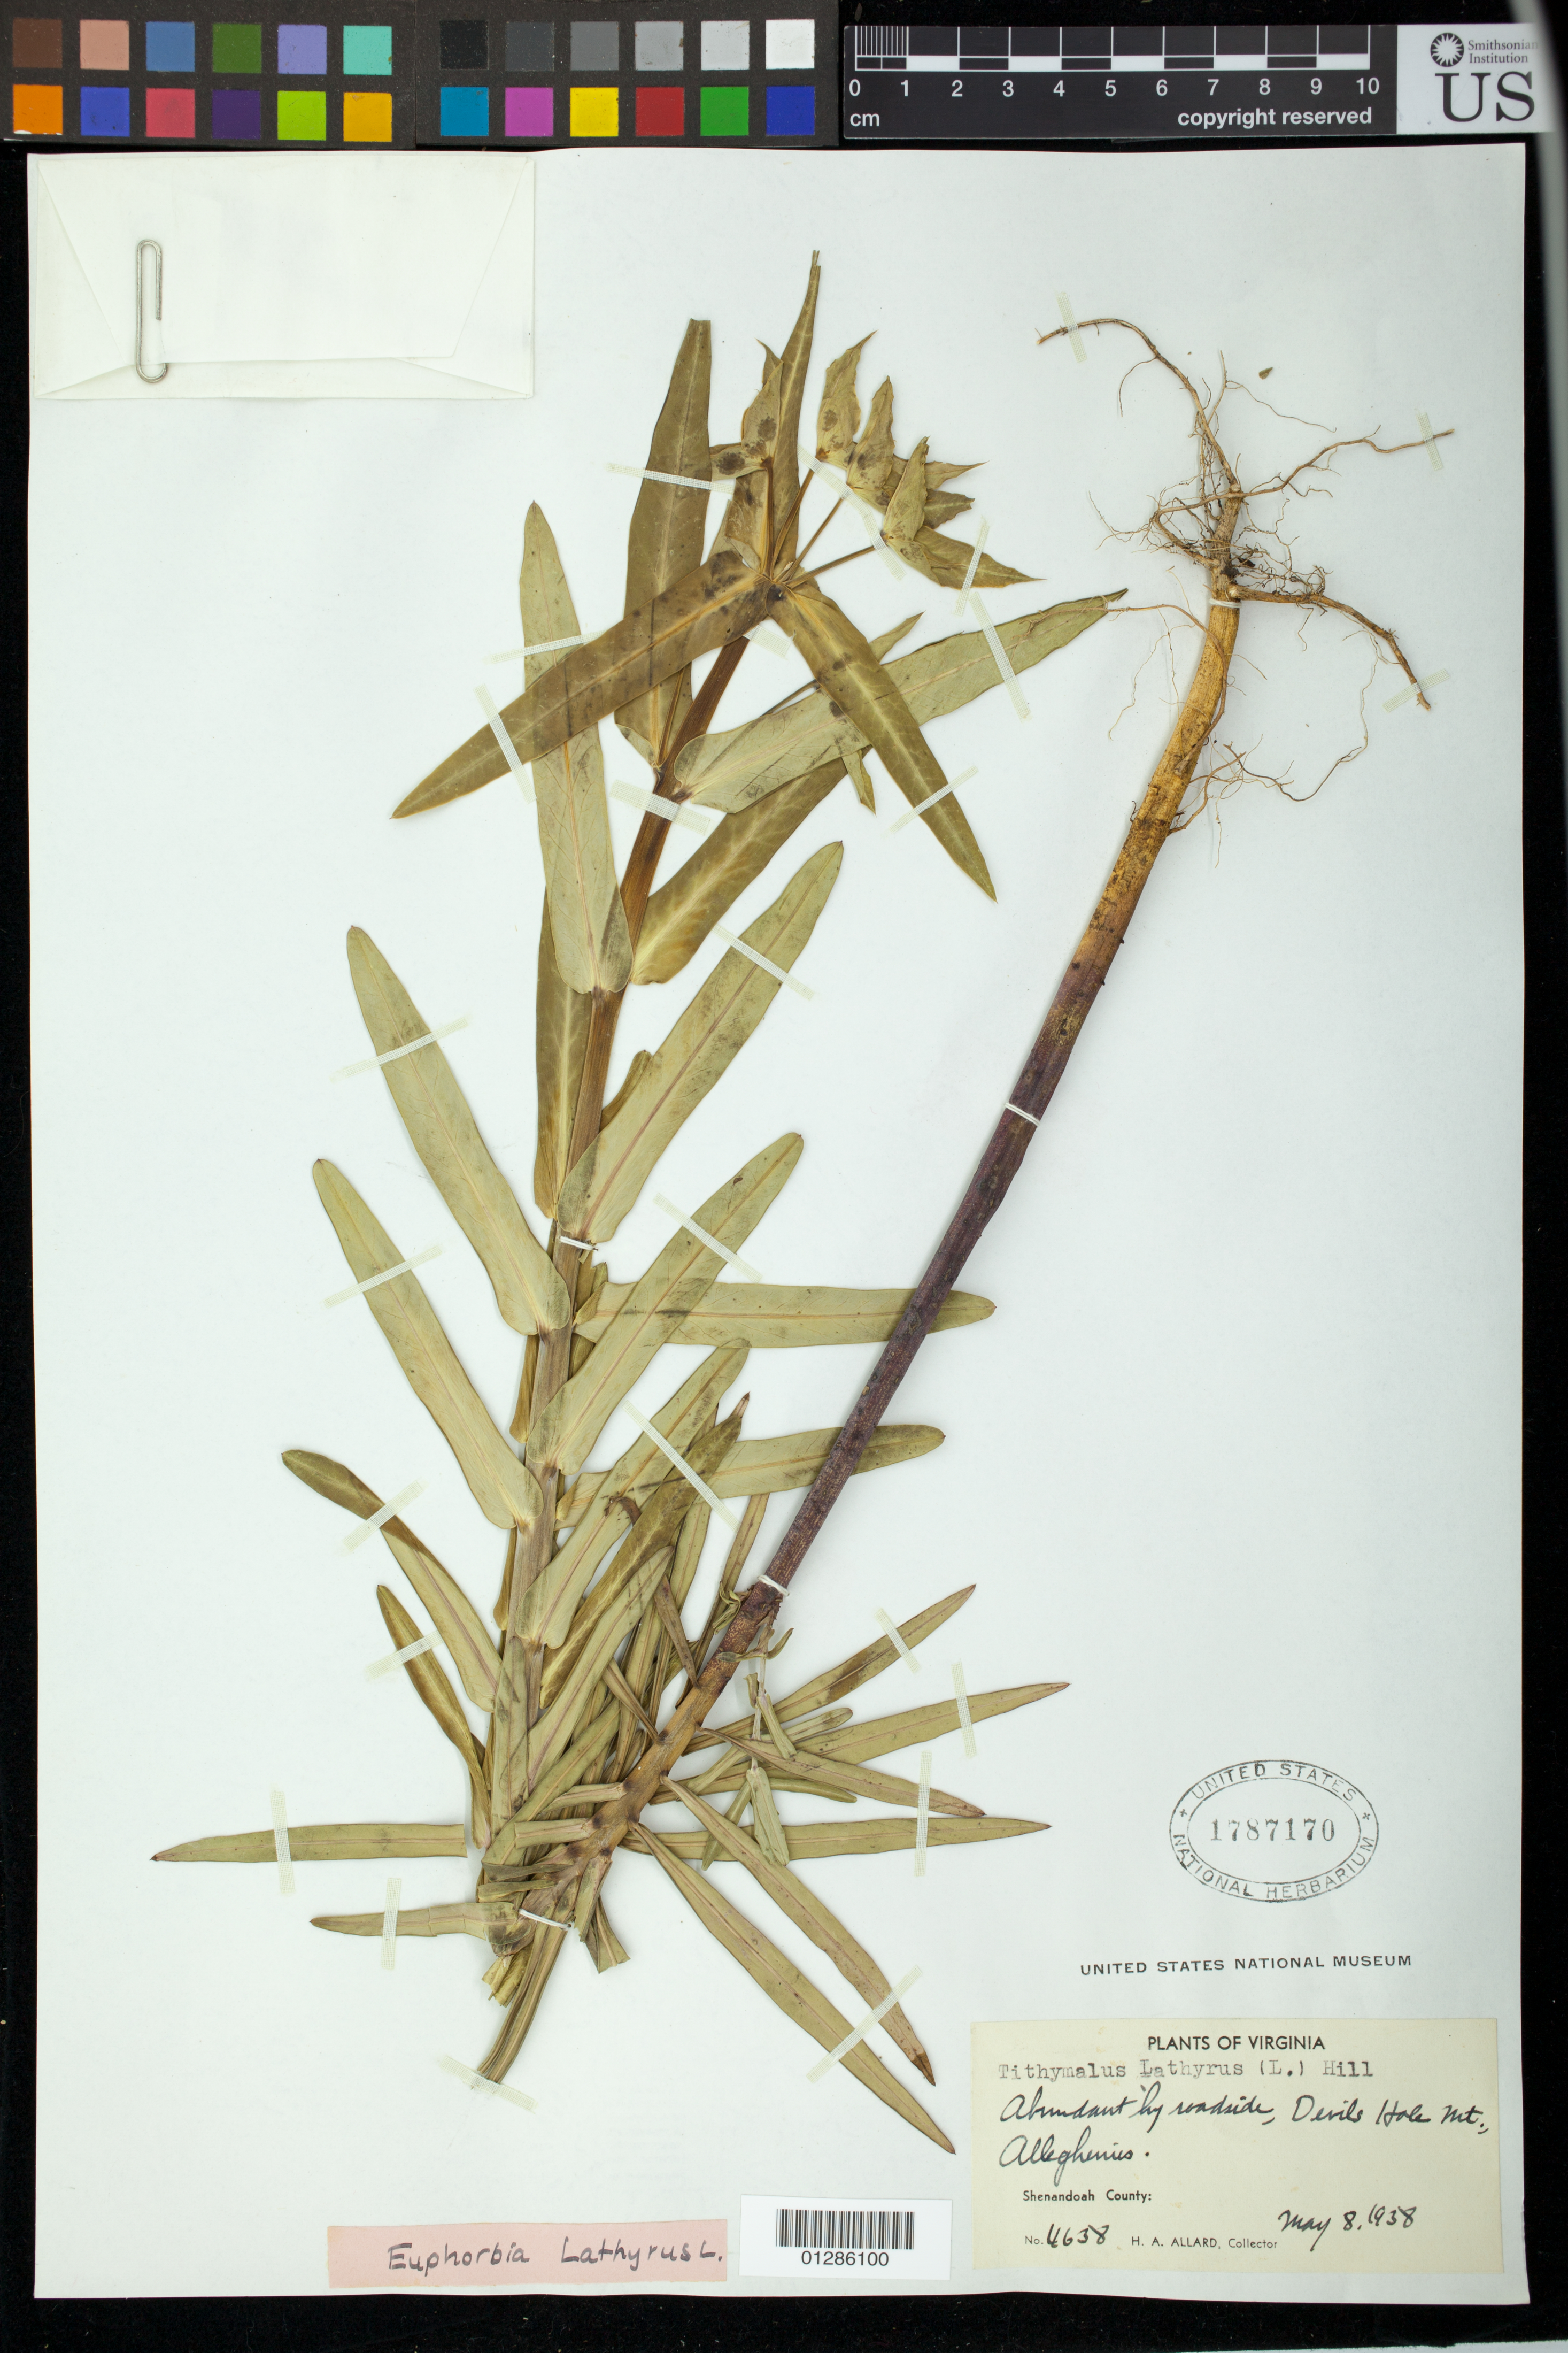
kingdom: Plantae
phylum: Tracheophyta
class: Magnoliopsida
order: Malpighiales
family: Euphorbiaceae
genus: Euphorbia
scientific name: Euphorbia lathyris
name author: L.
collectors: H. A. Allard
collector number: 4638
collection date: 1938-05-08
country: United States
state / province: Virginia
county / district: Shenandoah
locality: Devils Hole Mt., Alleghenies.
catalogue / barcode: US 1787170